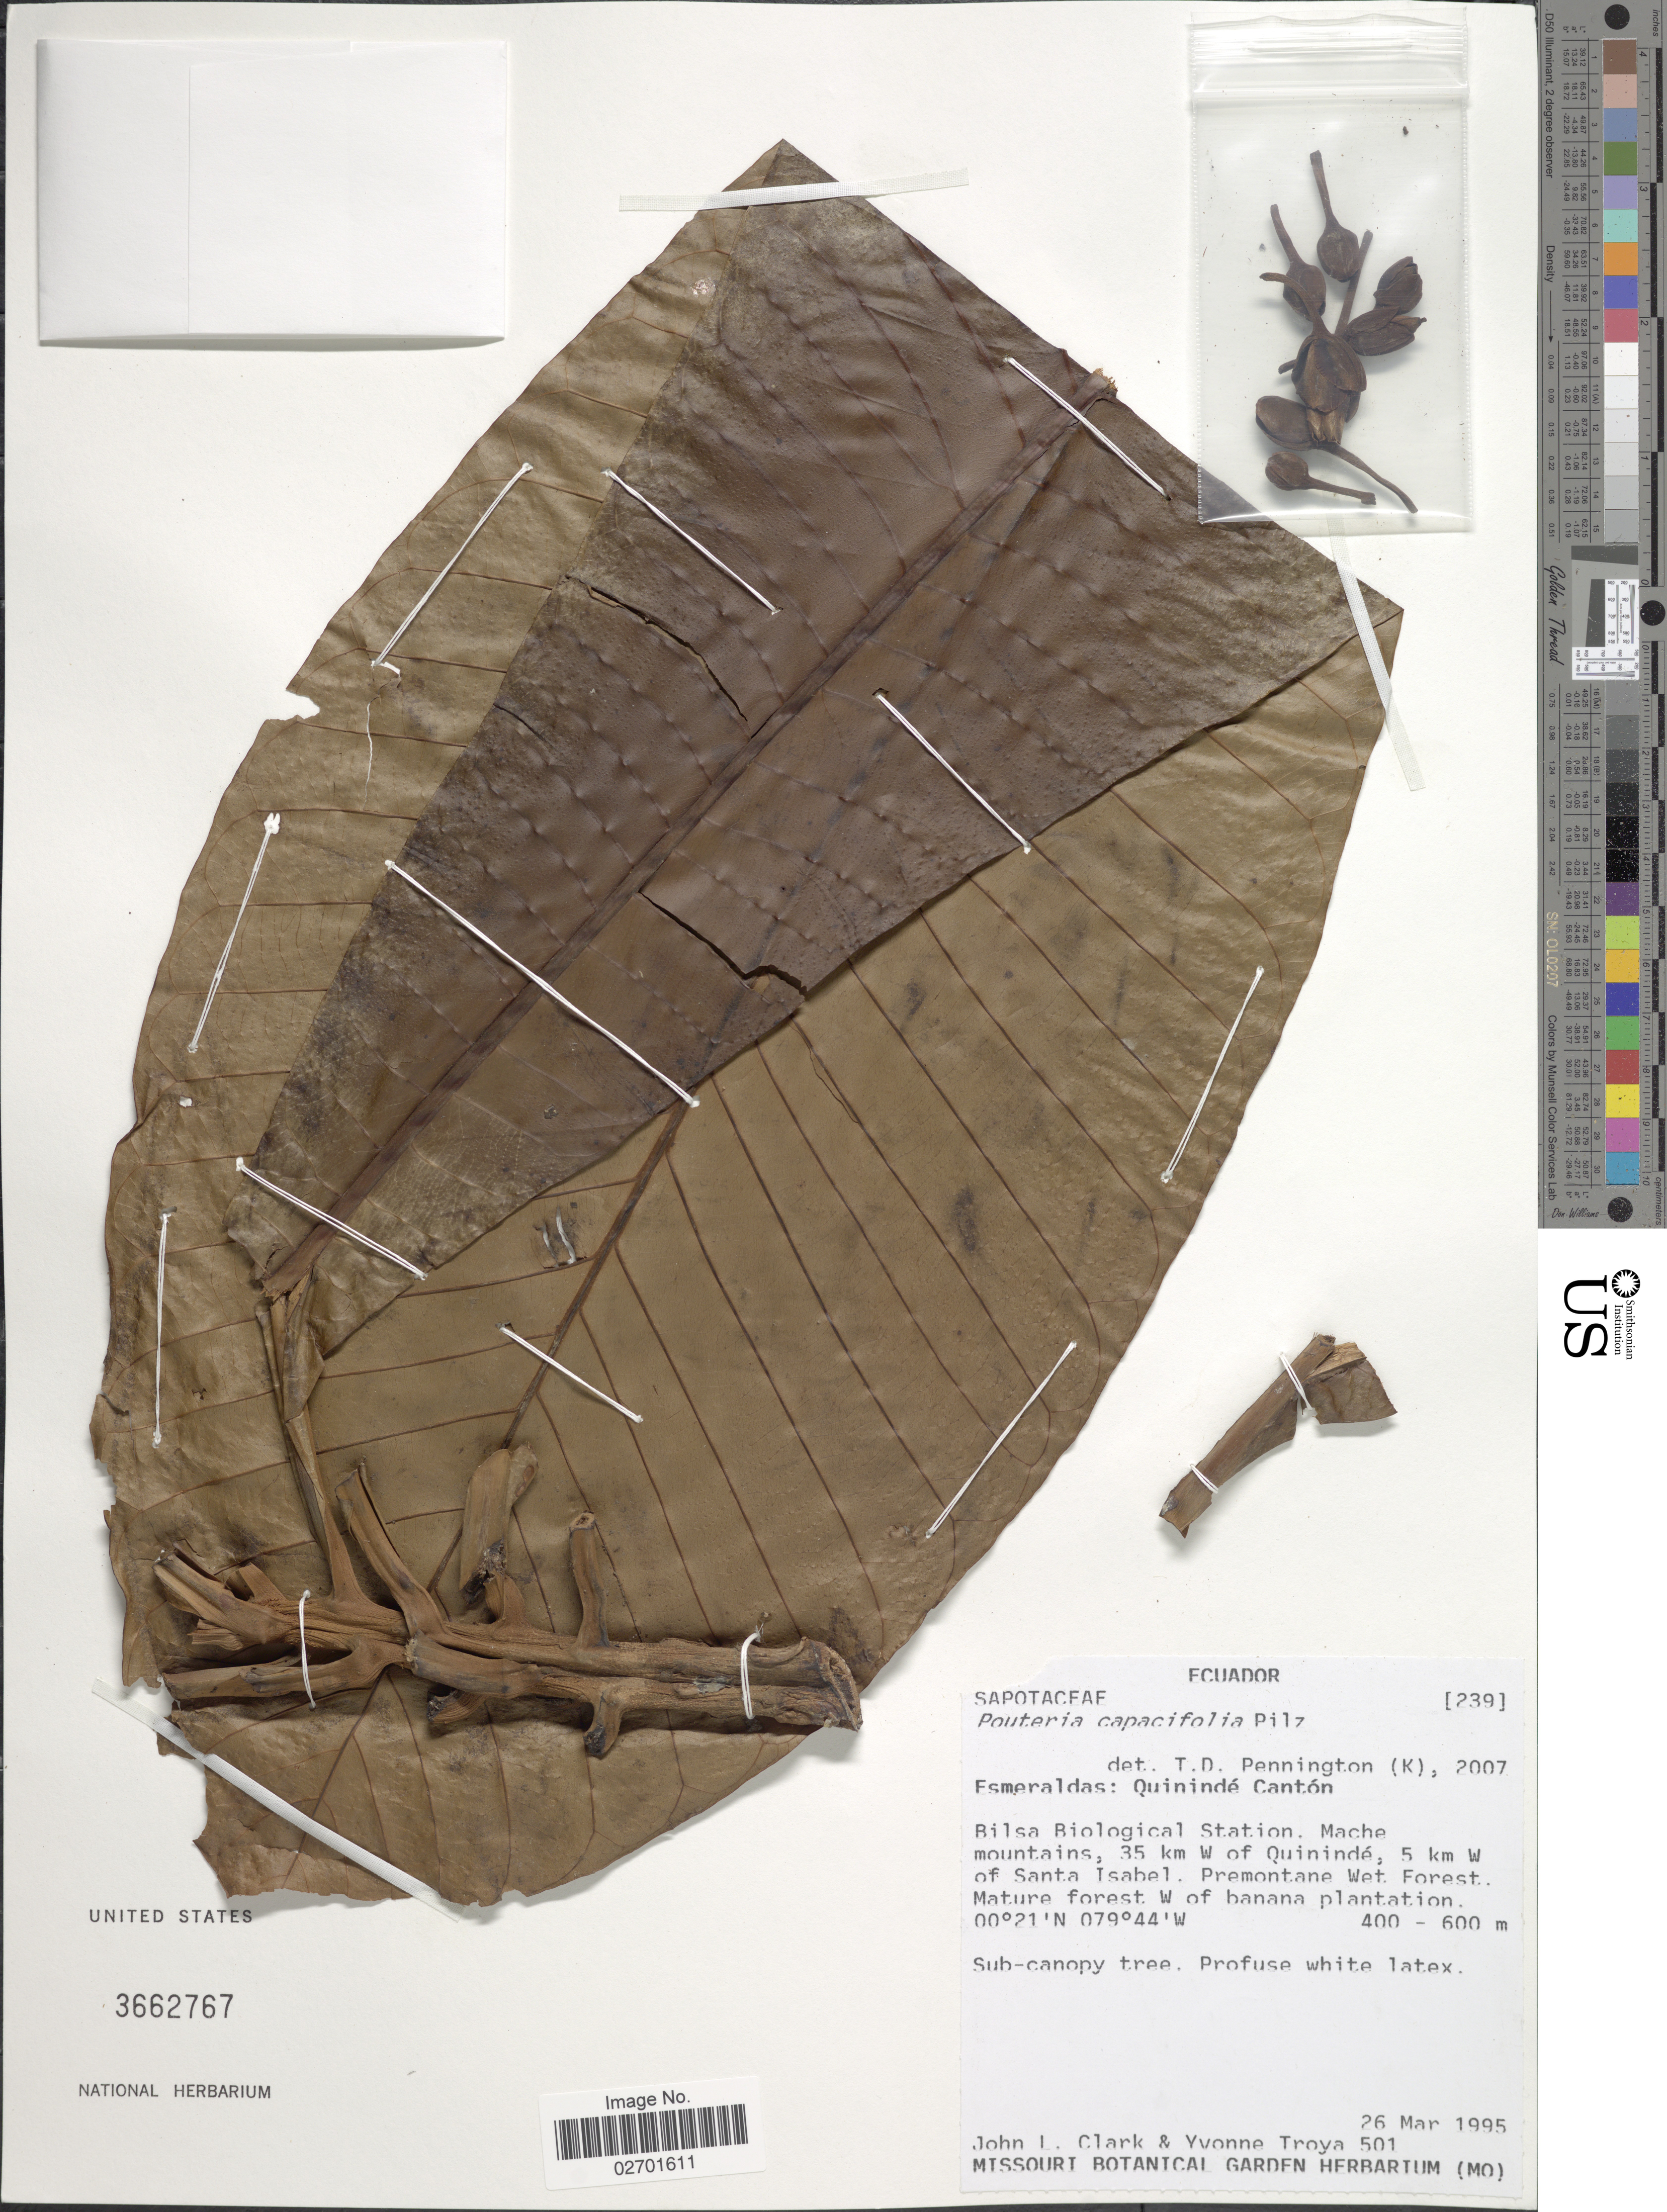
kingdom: Plantae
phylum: Tracheophyta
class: Magnoliopsida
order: Ericales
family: Sapotaceae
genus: Pouteria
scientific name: Pouteria canaimaensis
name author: T.D. Penn.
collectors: J. L. Clark & Y. Troya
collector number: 501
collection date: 1995-03-26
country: Ecuador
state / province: Esmeraldas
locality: Esmeraldas: Quininde Canton, Bilsa Biological Station, Mache mountains, 35 km W of Quininde, 5 km W of Santa Isabel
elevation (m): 400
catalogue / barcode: US 3662767